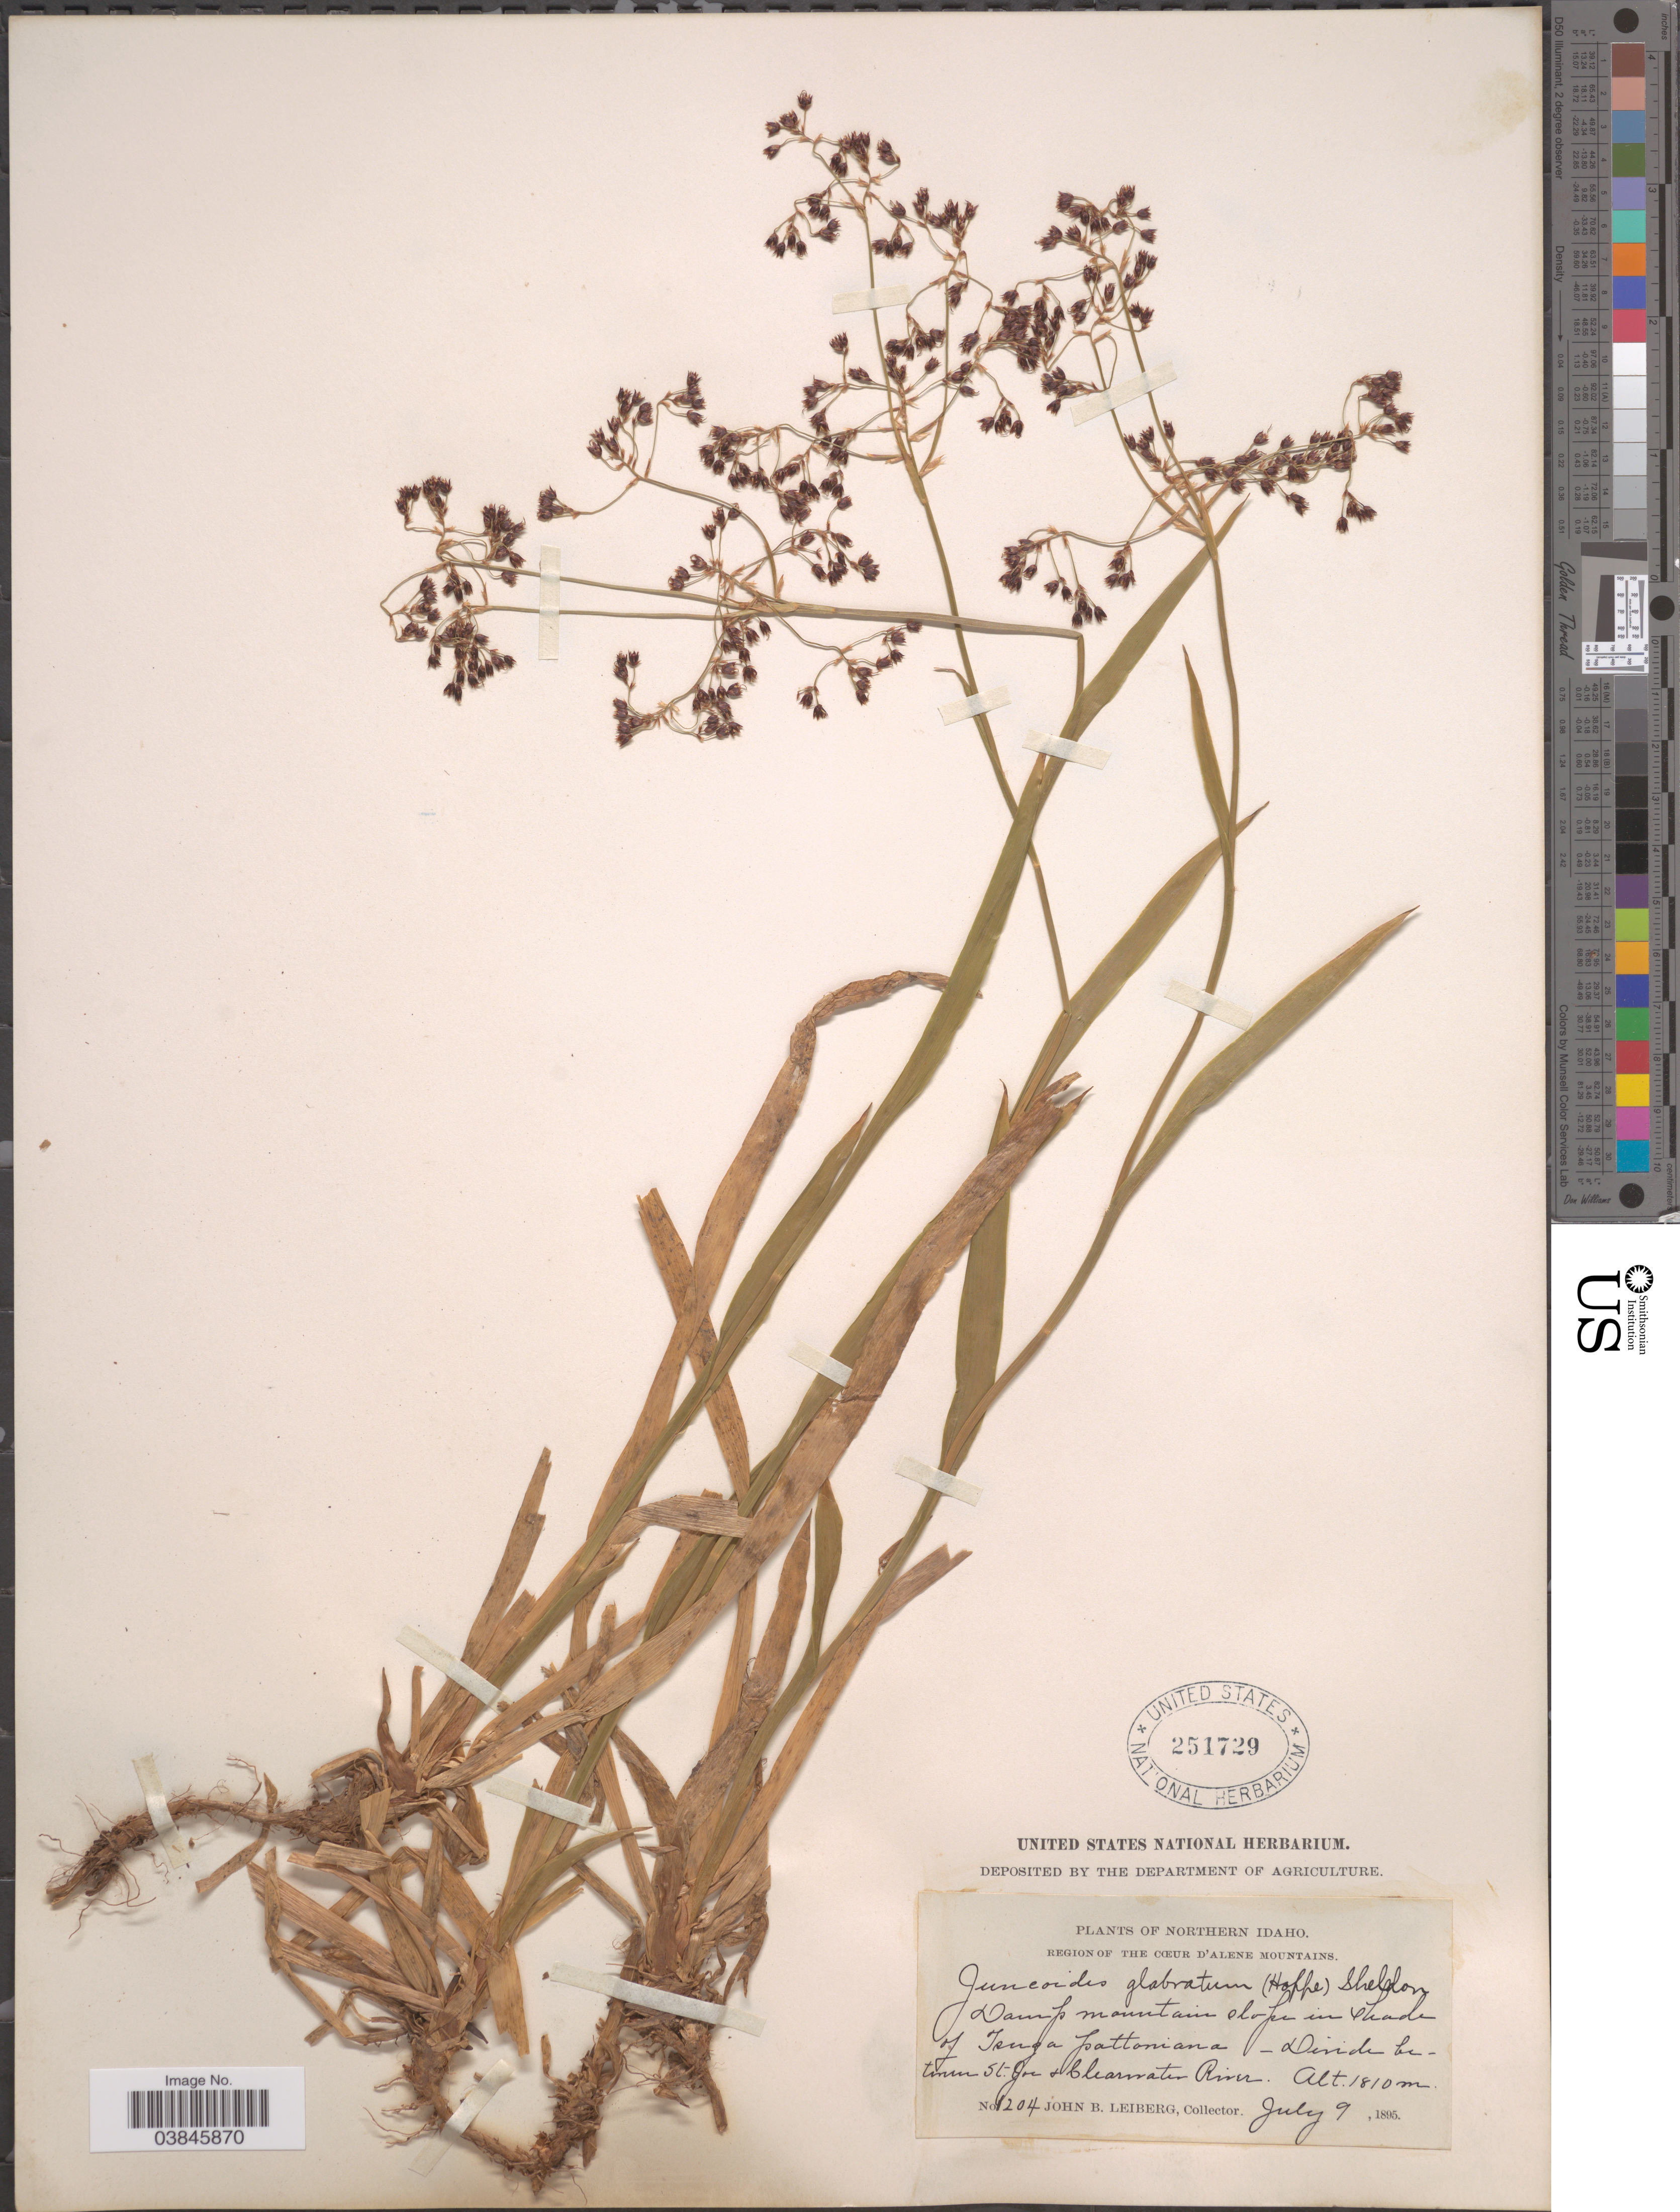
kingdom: Plantae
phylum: Tracheophyta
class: Liliopsida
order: Poales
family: Juncaceae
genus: Luzula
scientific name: Luzula glabrata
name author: (Hoppe) Desv.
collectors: J. B. Leiberg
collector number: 1204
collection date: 1895-07-09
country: United States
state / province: Idaho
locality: Northern Idaho. Region of the Cœur d'Alene Mountains. Damp mountain slopes in shade of Isuga Pattoniana- Divide between St. Joe + Clearwater River.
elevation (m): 1810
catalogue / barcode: US 251729